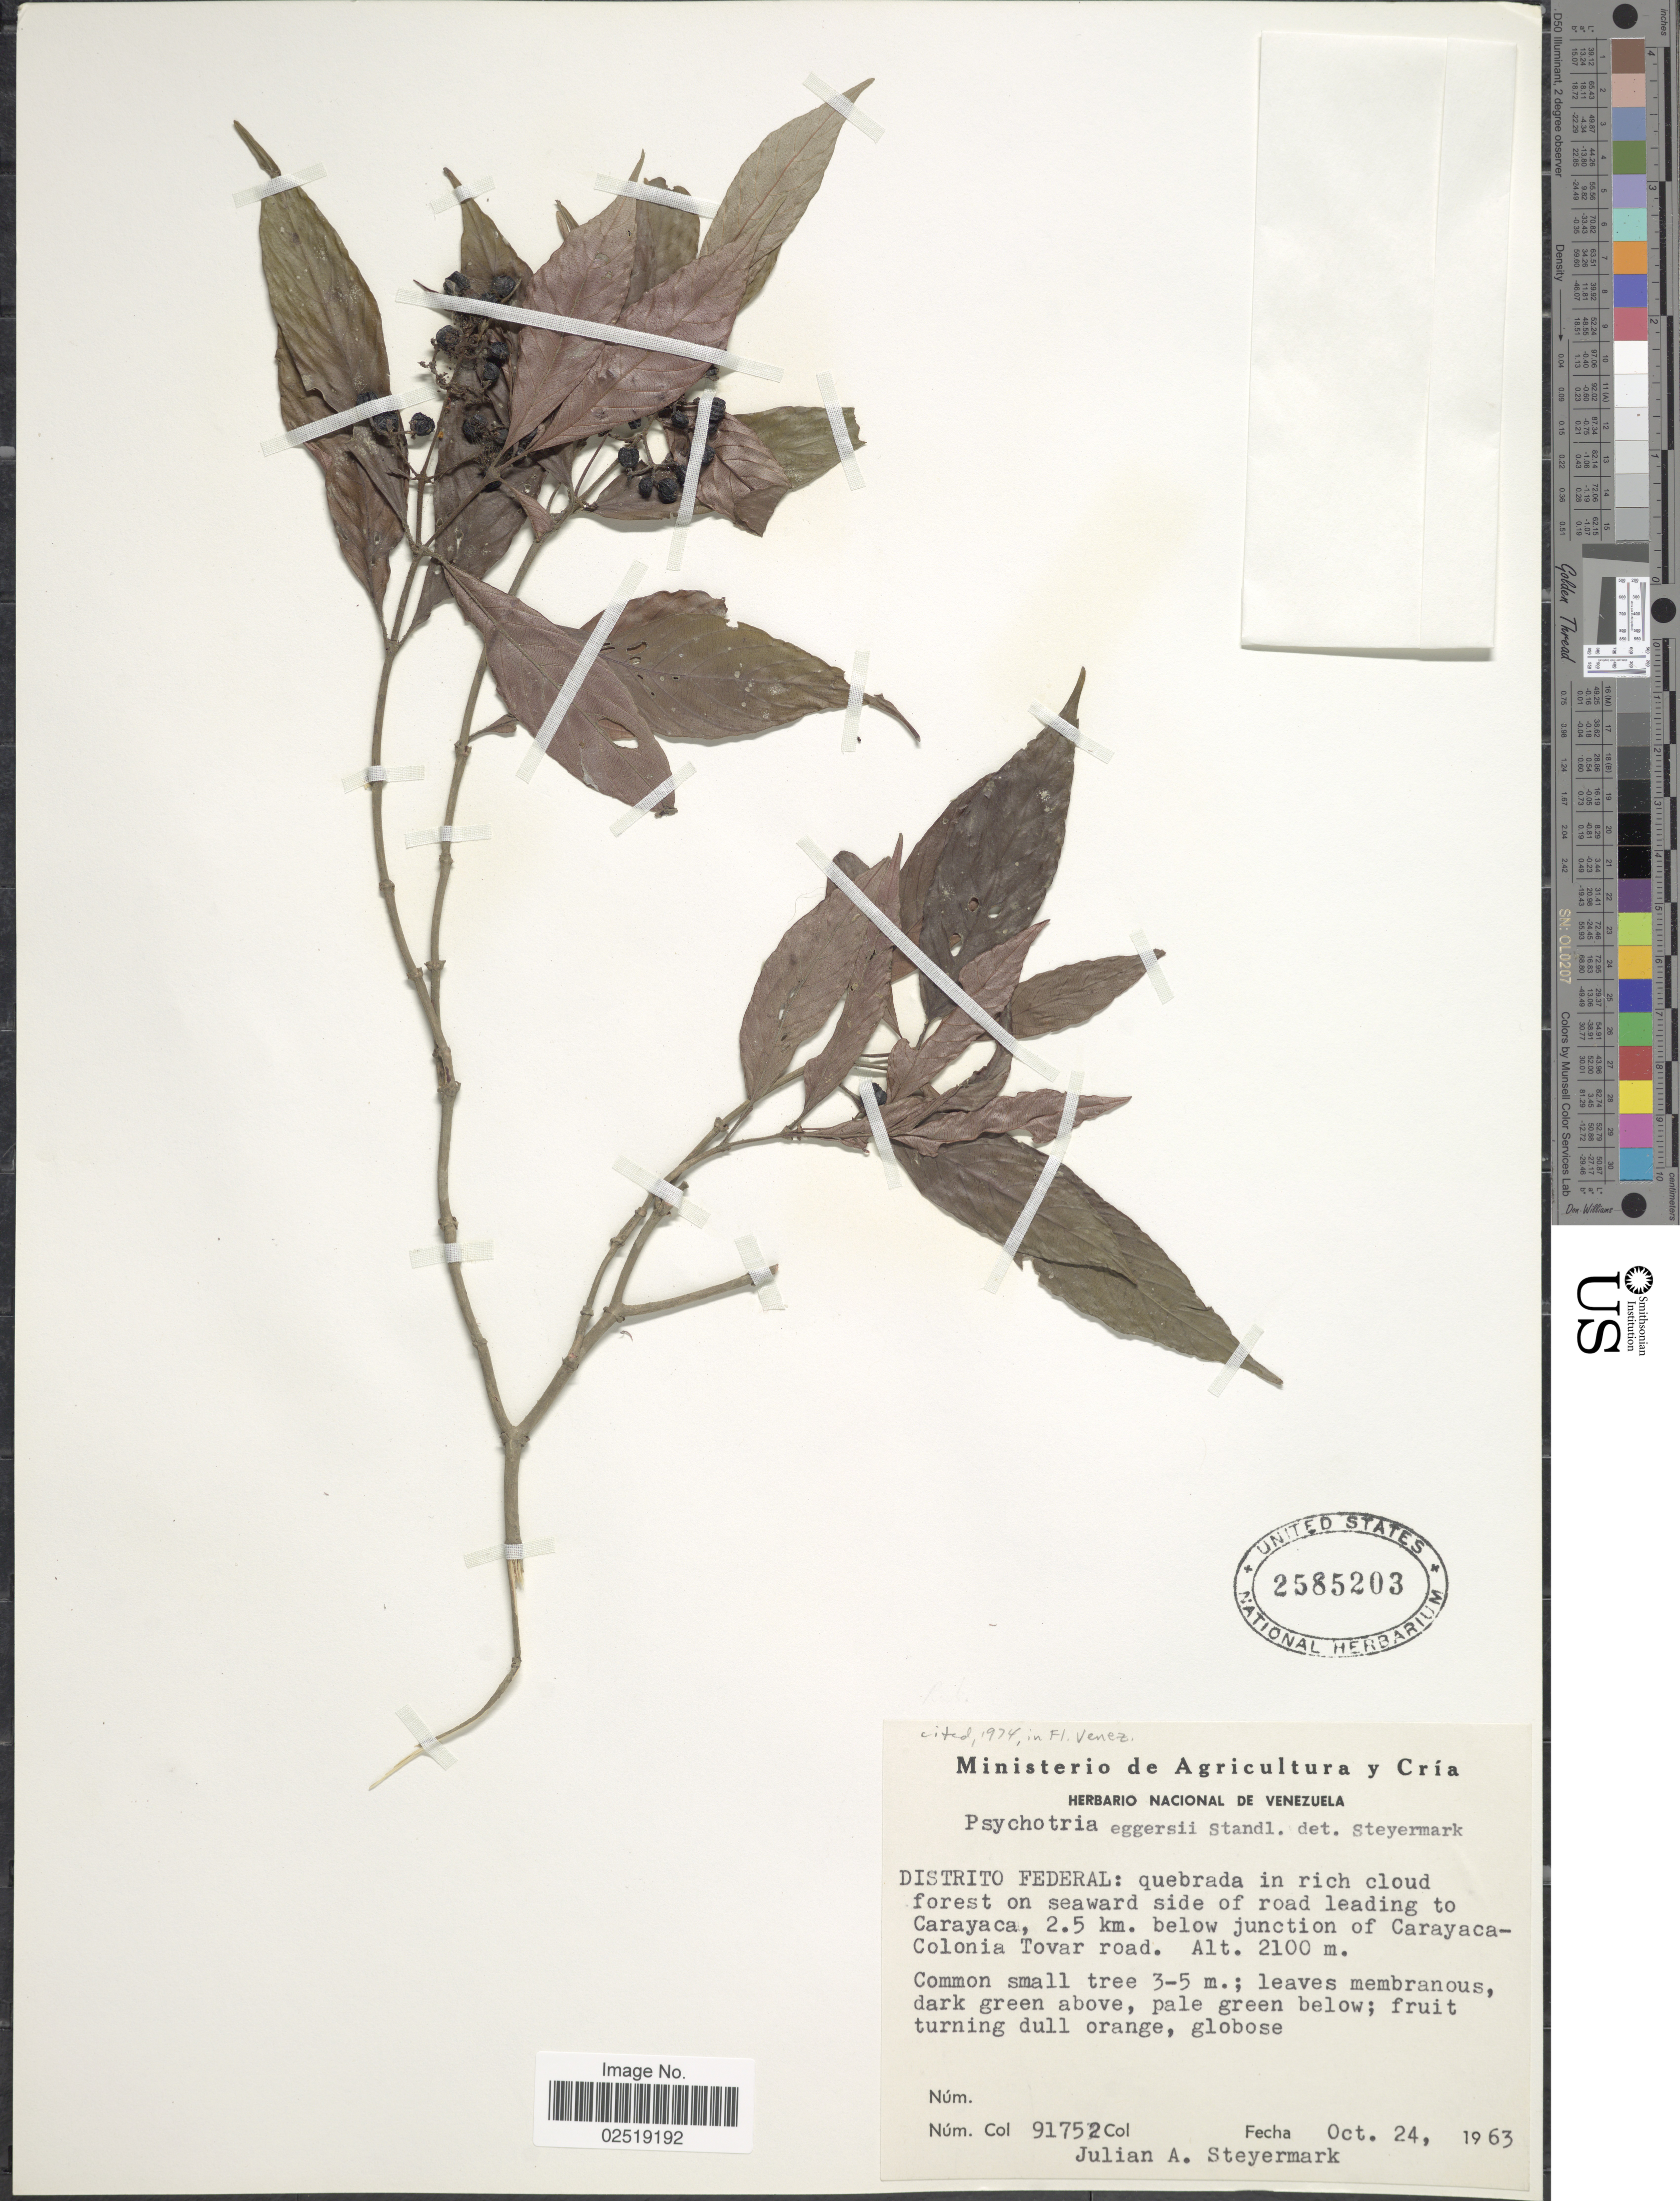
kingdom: Plantae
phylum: Tracheophyta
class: Magnoliopsida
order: Gentianales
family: Rubiaceae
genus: Psychotria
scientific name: Psychotria eggersii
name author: Standl.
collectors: J. Steyermark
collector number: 91752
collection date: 1963-10-24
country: Venezuela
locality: Distrito Federal: quebrada in rich cloud forest on seaward side of road leading to Carayaca, 2.5 km. below junction of Carayaca-Colonia Tovar road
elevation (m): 2100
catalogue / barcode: US 2585203